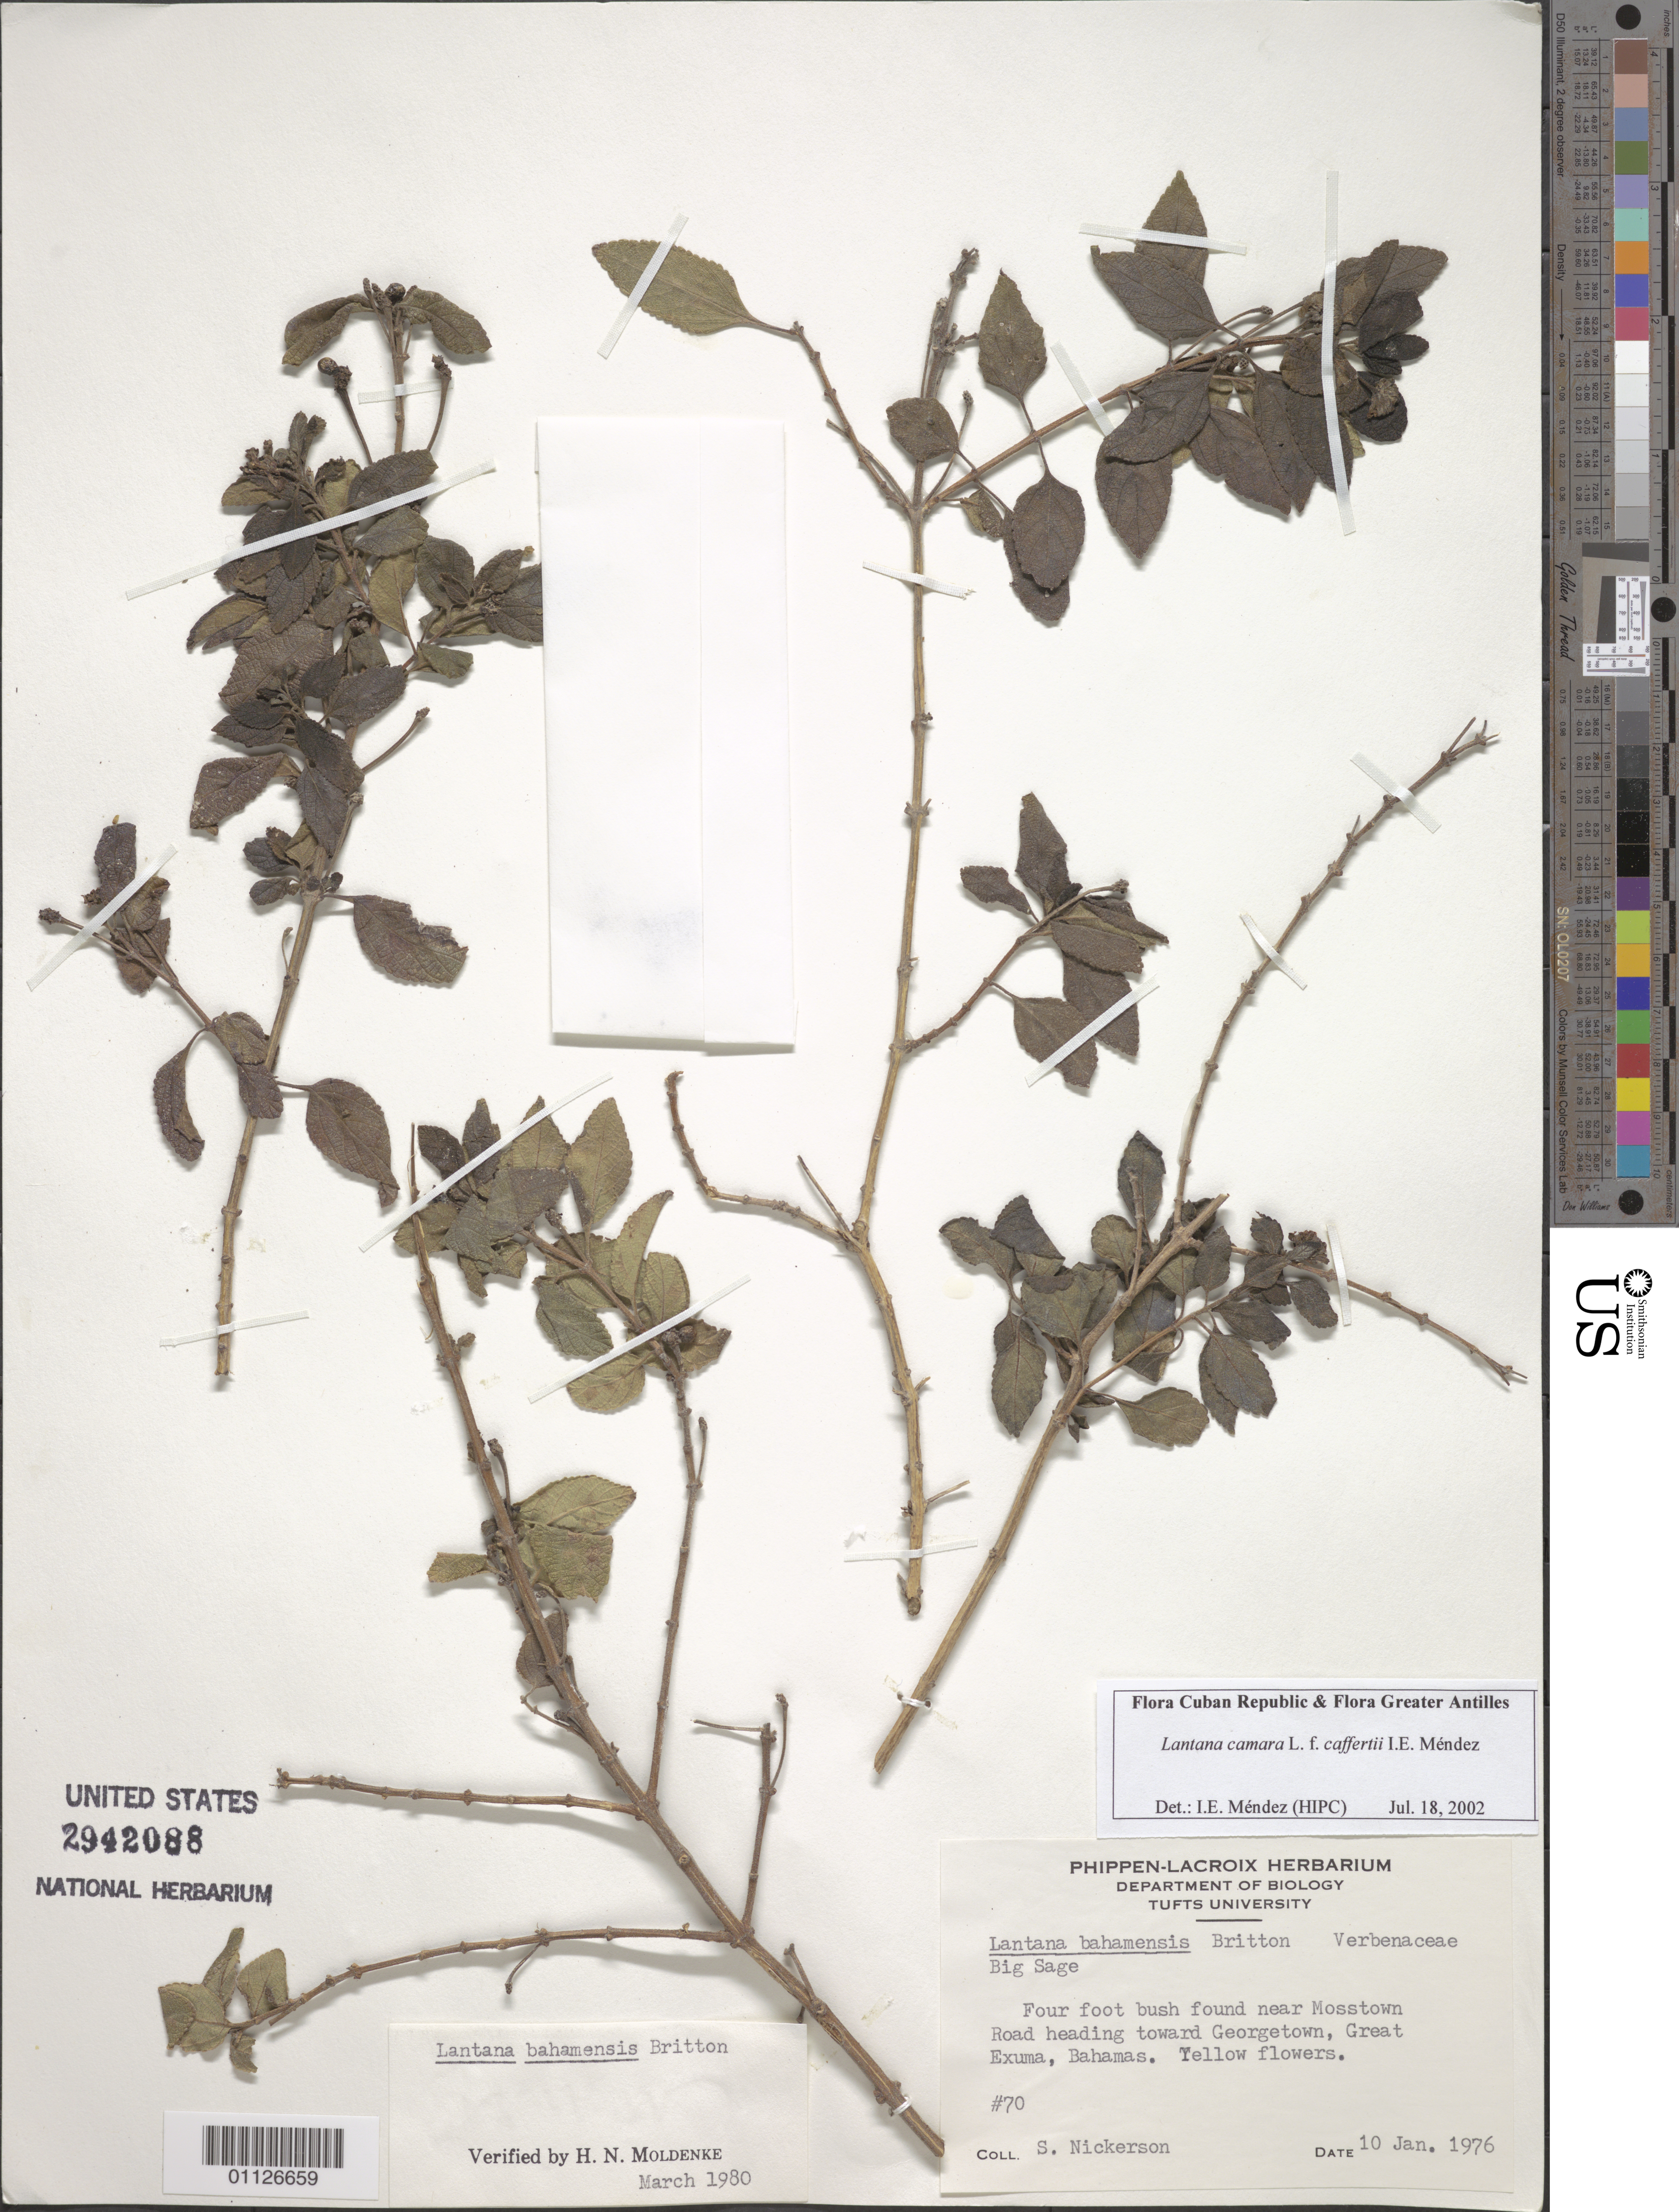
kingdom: Plantae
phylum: Tracheophyta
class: Magnoliopsida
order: Lamiales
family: Verbenaceae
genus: Lantana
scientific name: Lantana camara f. caffertyi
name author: I.E. Méndez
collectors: S. Nickerson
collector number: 70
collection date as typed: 10 Jan 1976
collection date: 1976-01-10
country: Bahamas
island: Great Exuma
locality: Near Mosstown Road heading toward Georgetown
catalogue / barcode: US 2942088